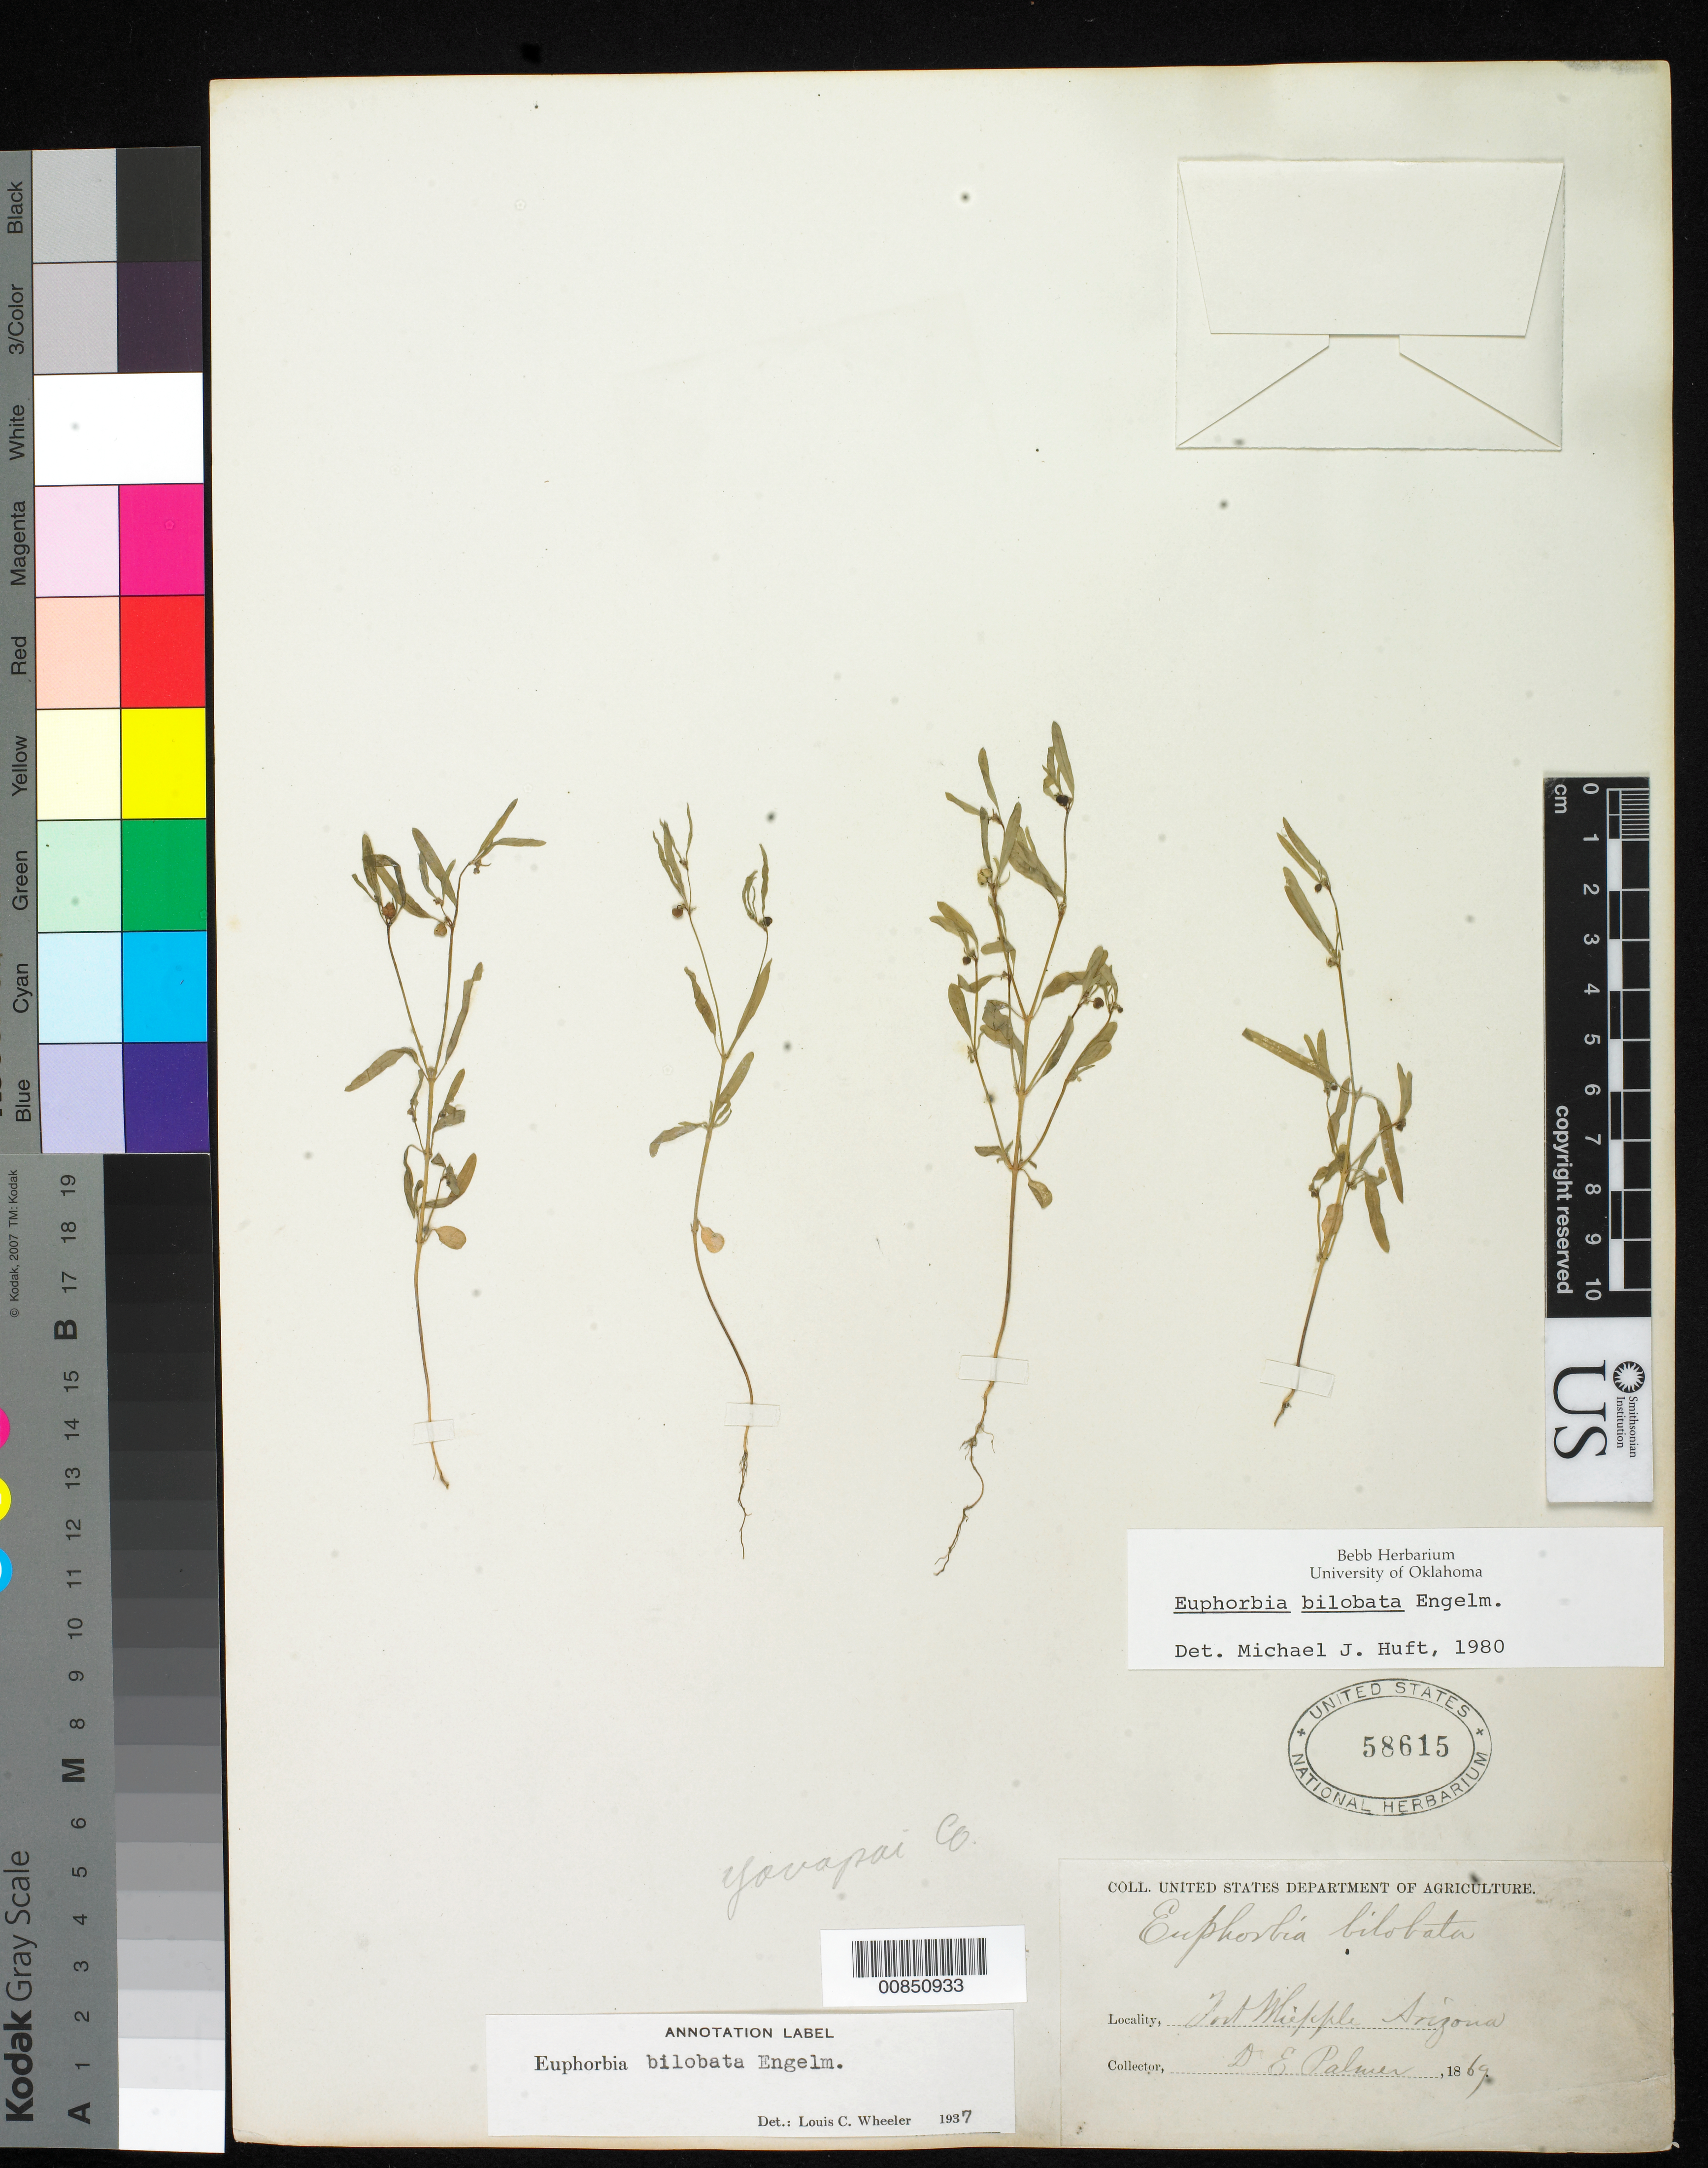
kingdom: Plantae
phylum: Tracheophyta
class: Magnoliopsida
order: Malpighiales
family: Euphorbiaceae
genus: Euphorbia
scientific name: Euphorbia bilobata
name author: Engelm. in Emory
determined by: Huft, M. J.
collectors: E. Palmer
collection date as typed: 1869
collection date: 1869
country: United States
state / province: Arizona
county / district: Yavapai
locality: Fort Whipple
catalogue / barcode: US 58615